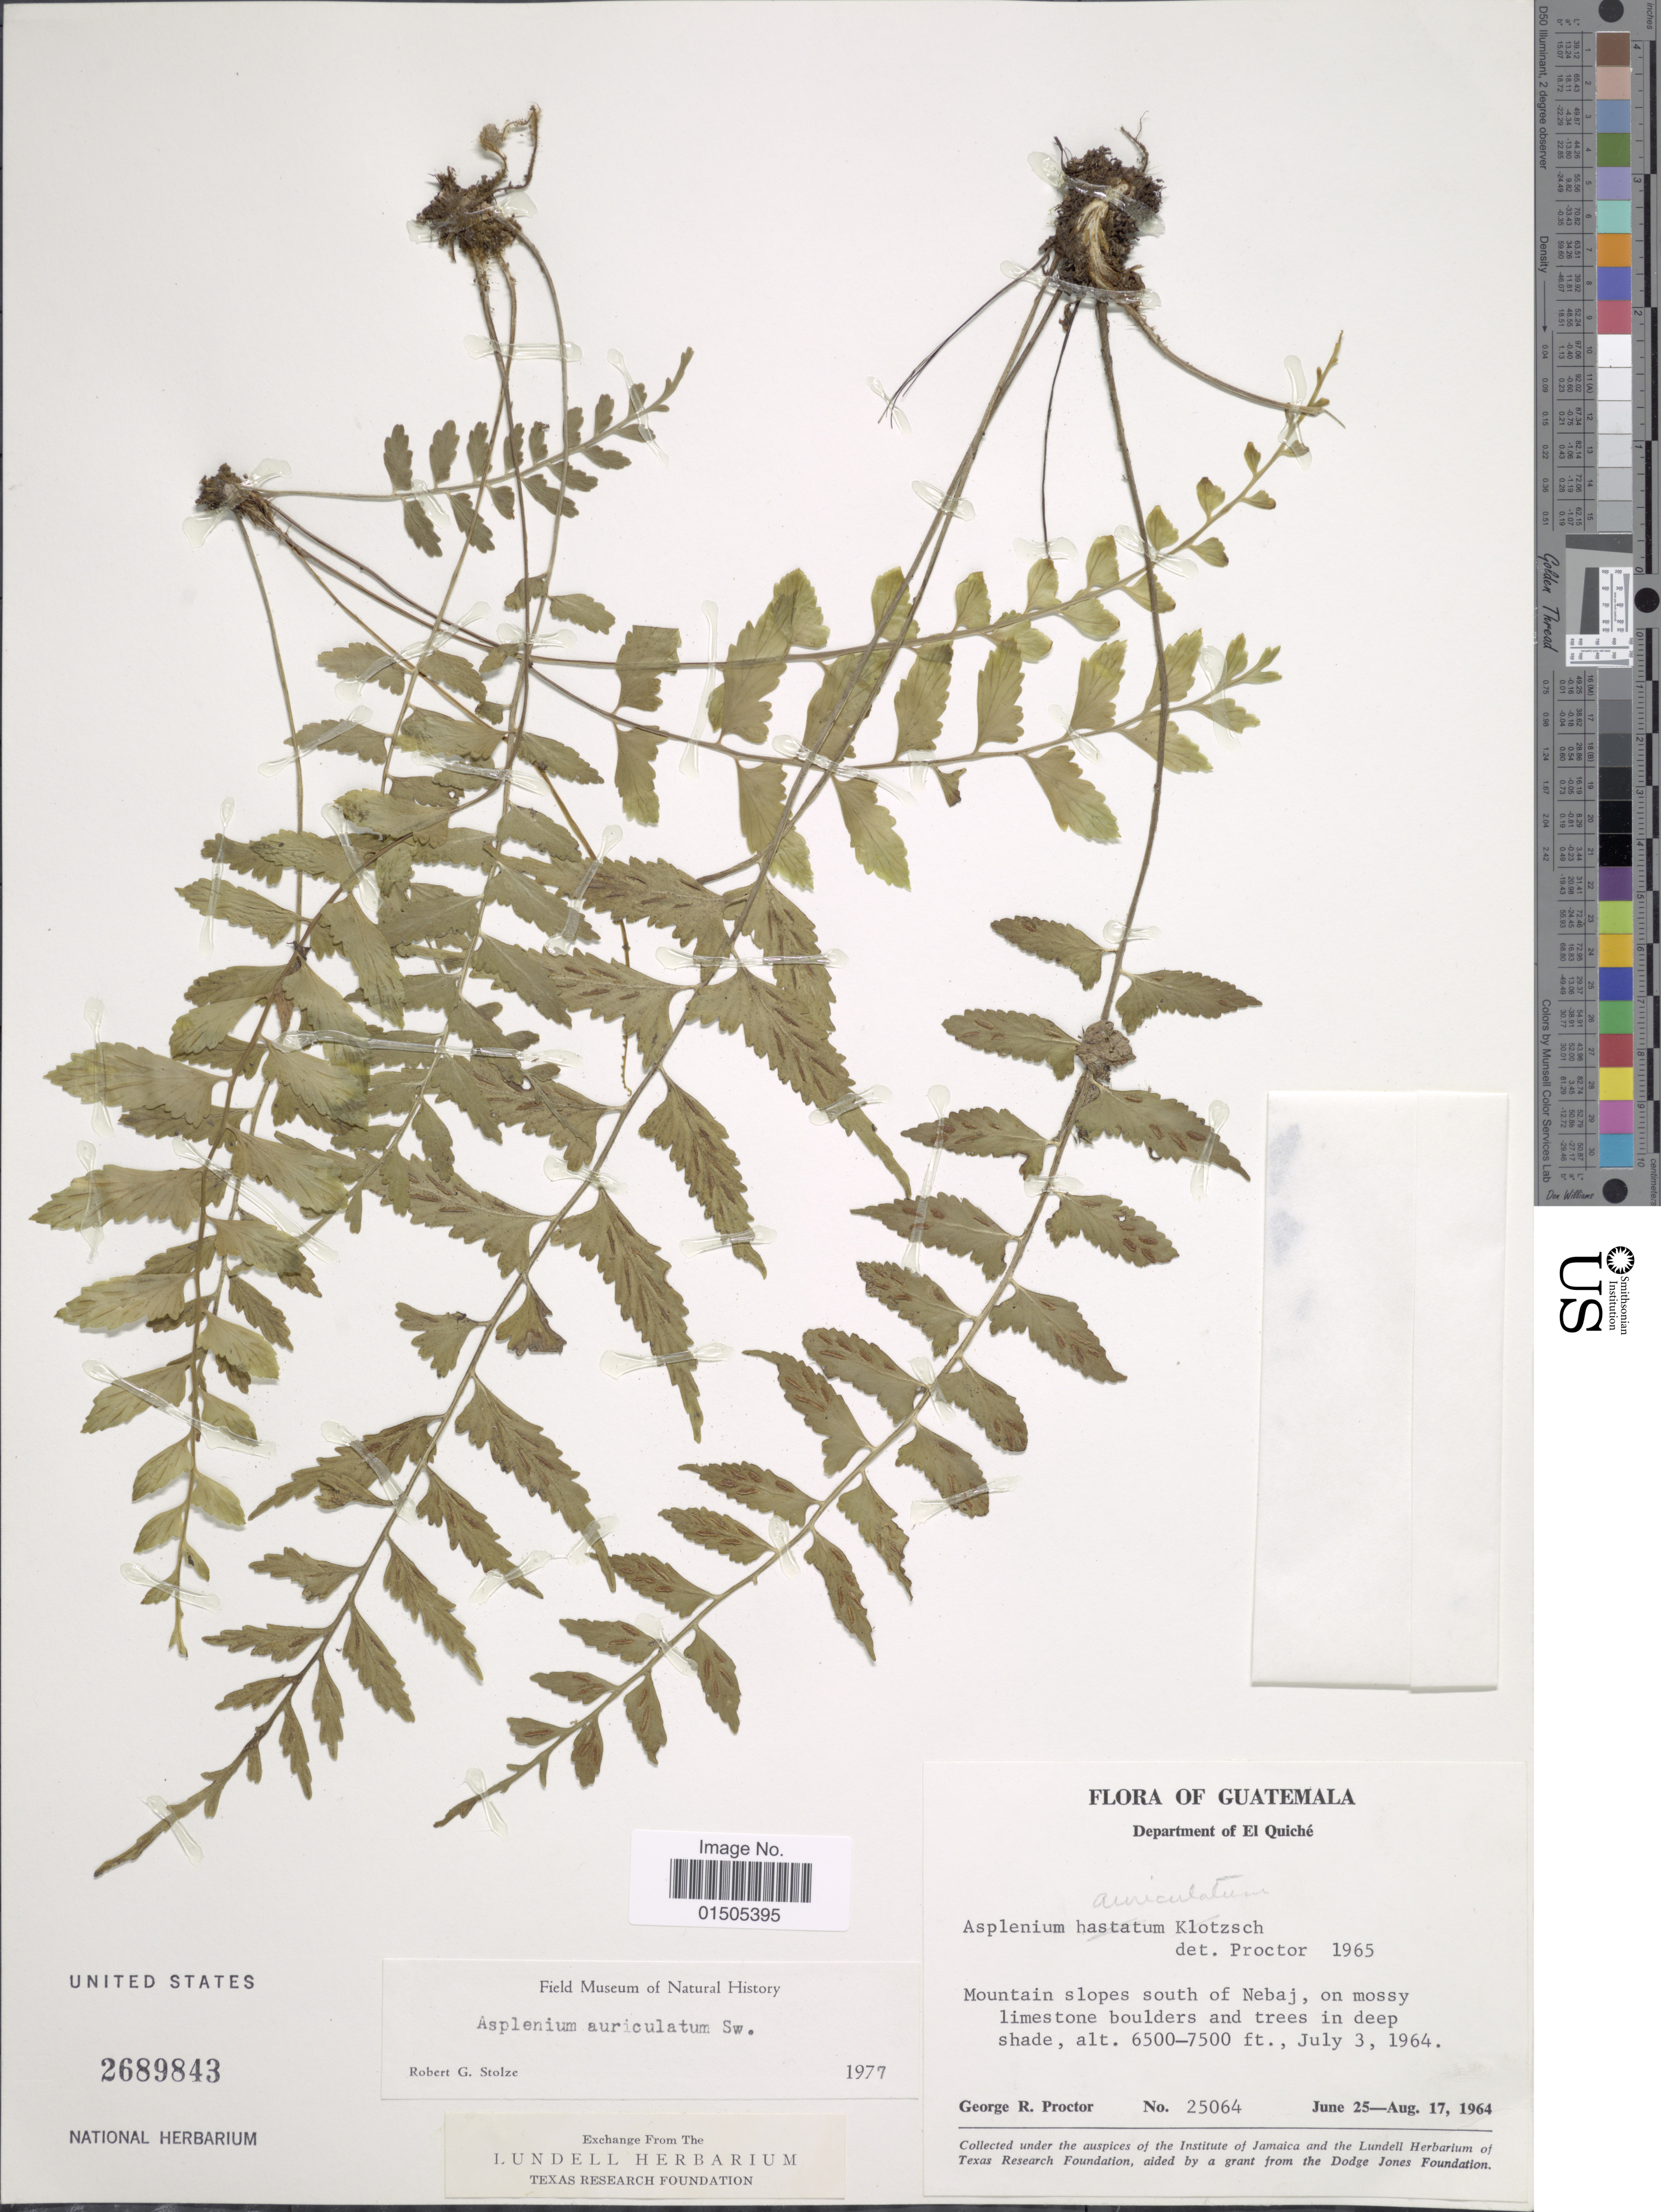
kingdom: Plantae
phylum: Tracheophyta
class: Polypodiopsida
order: Polypodiales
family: Aspleniaceae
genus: Asplenium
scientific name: Asplenium auriculatum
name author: Sw.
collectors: G. R. Proctor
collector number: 25064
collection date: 1964-06-25/1964-08-17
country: Guatemala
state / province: El Quiché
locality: Mountain slopes south of Nebaj, on mossy limestone boulders and trees in deep shade.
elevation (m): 1981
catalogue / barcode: US 2689843